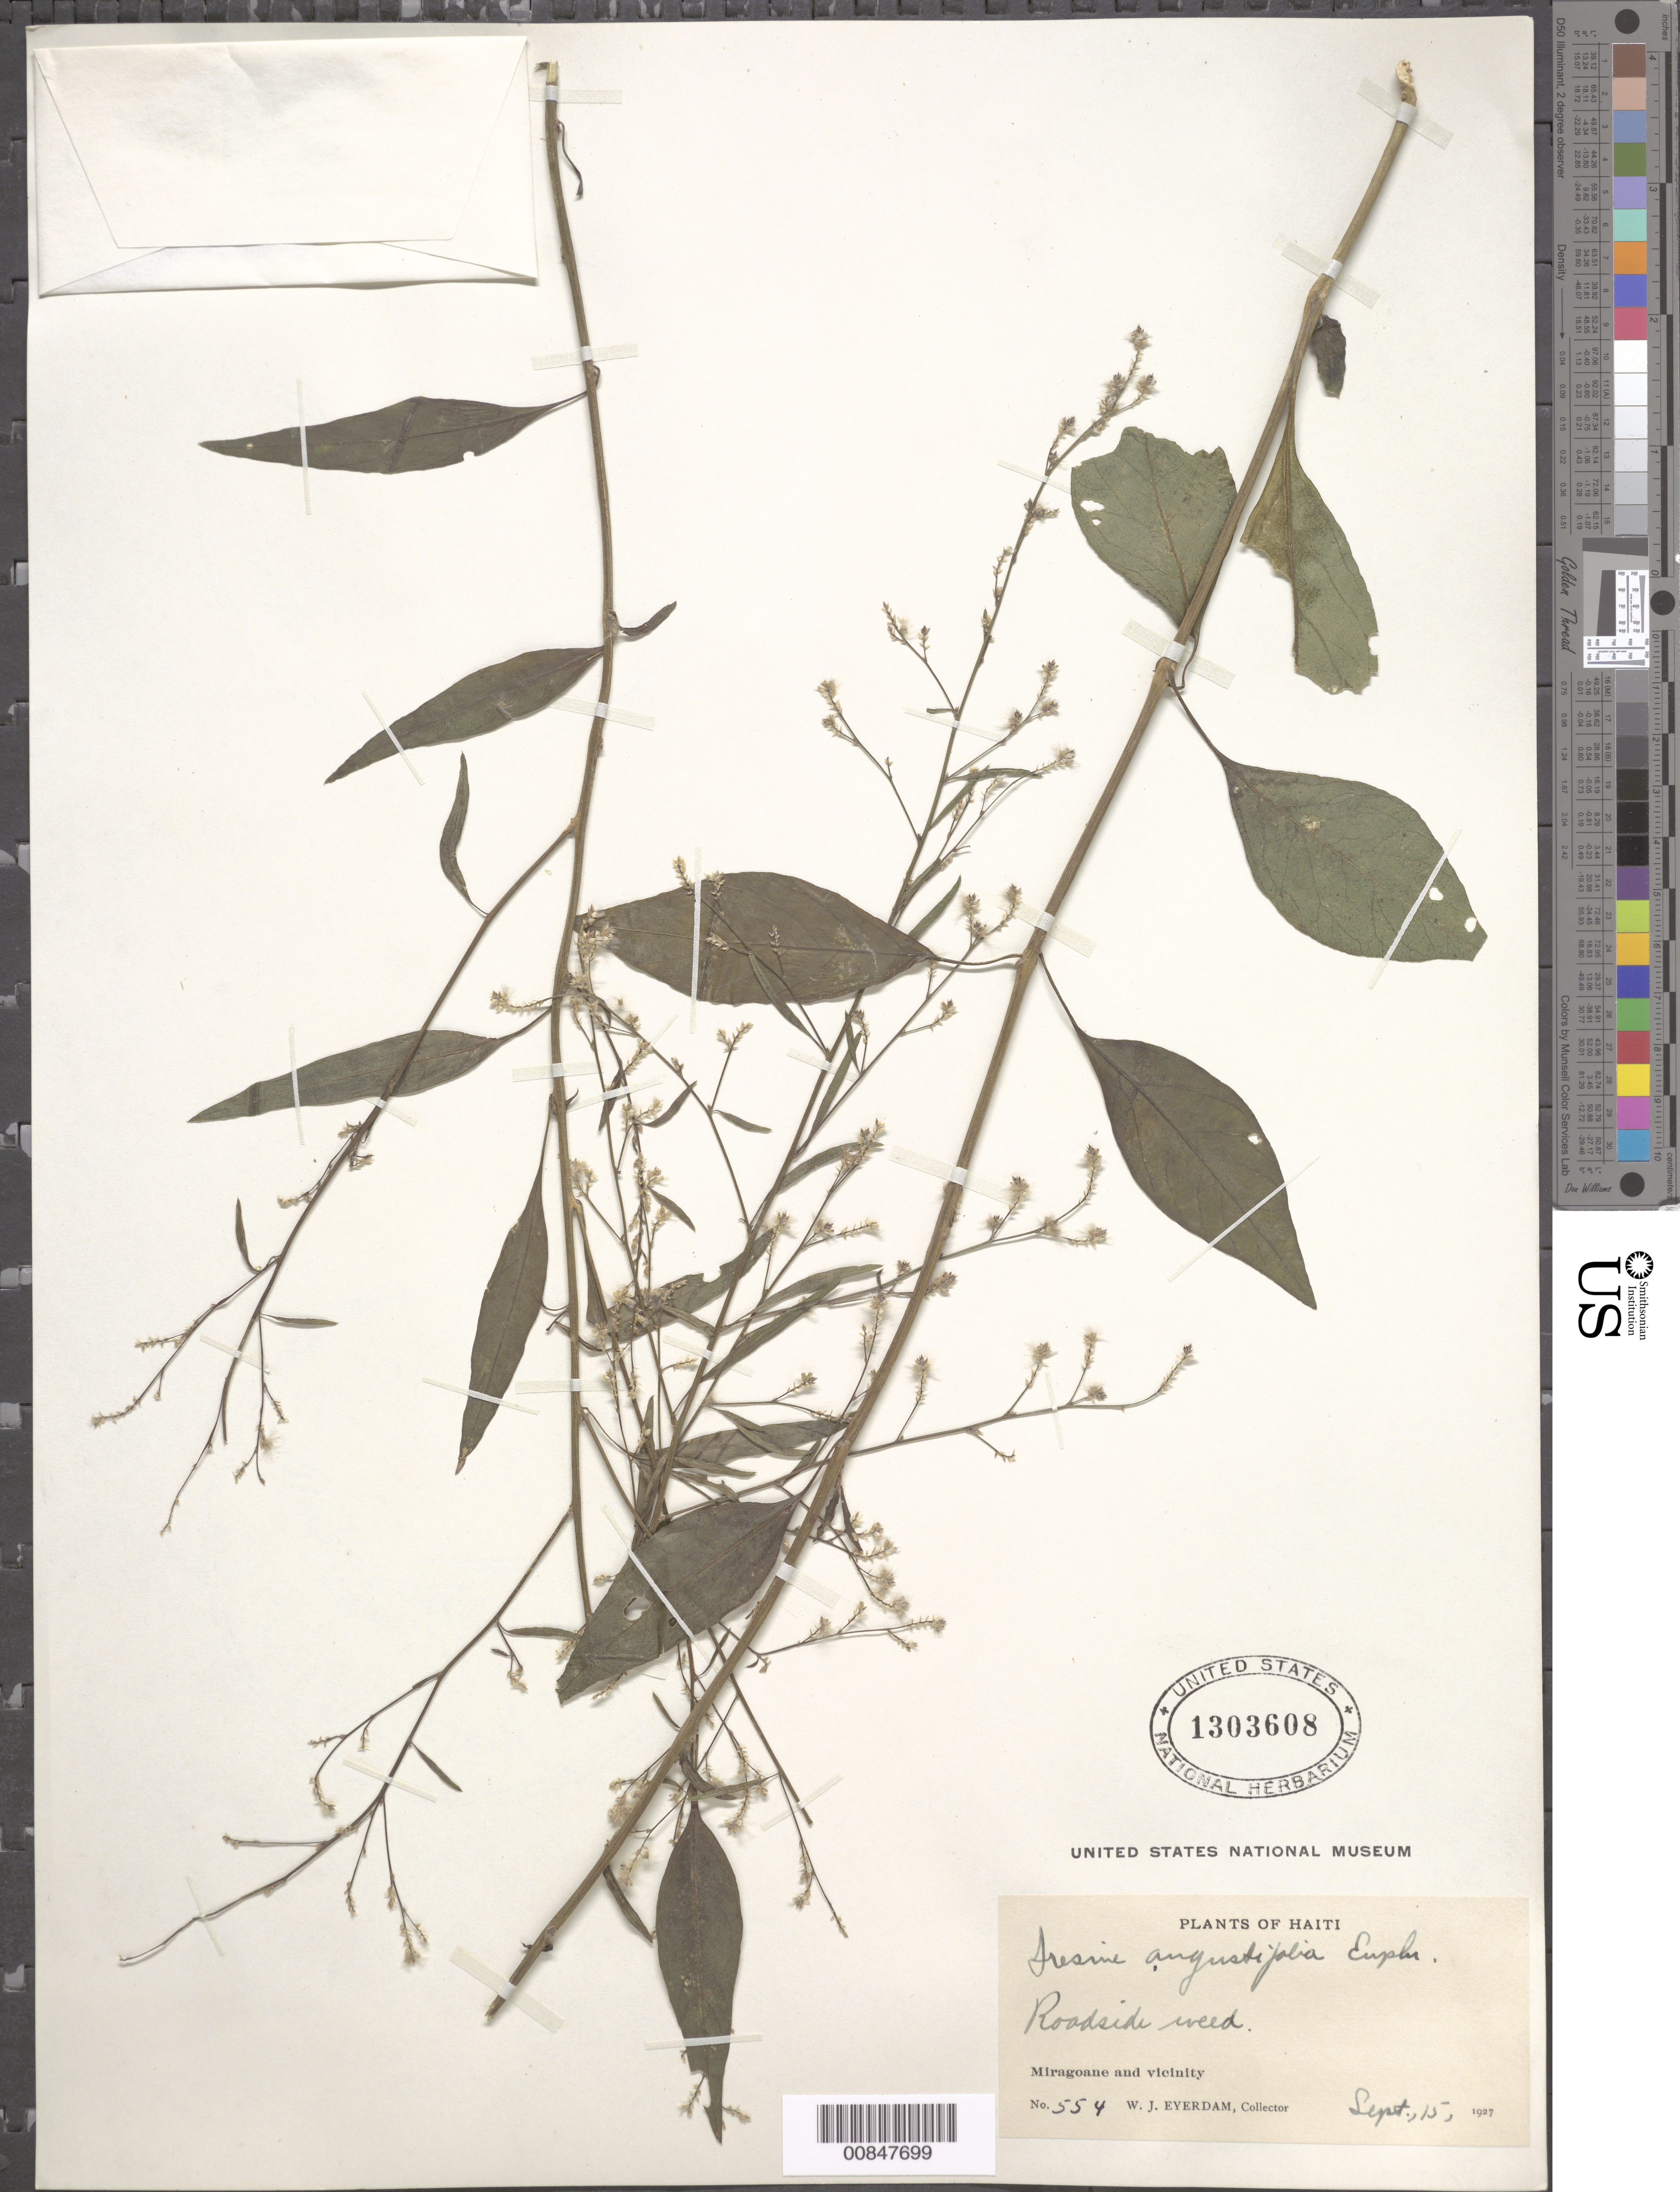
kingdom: Plantae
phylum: Tracheophyta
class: Magnoliopsida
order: Caryophyllales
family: Amaranthaceae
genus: Iresine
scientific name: Iresine angustifolia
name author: Euphrasén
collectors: W. J. Eyerdam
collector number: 554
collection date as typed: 15 Sep 1927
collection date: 1927-09-15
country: Haiti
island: Hispaniola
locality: Miragoane and vicinity.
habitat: Roadside.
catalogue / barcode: US 1303608